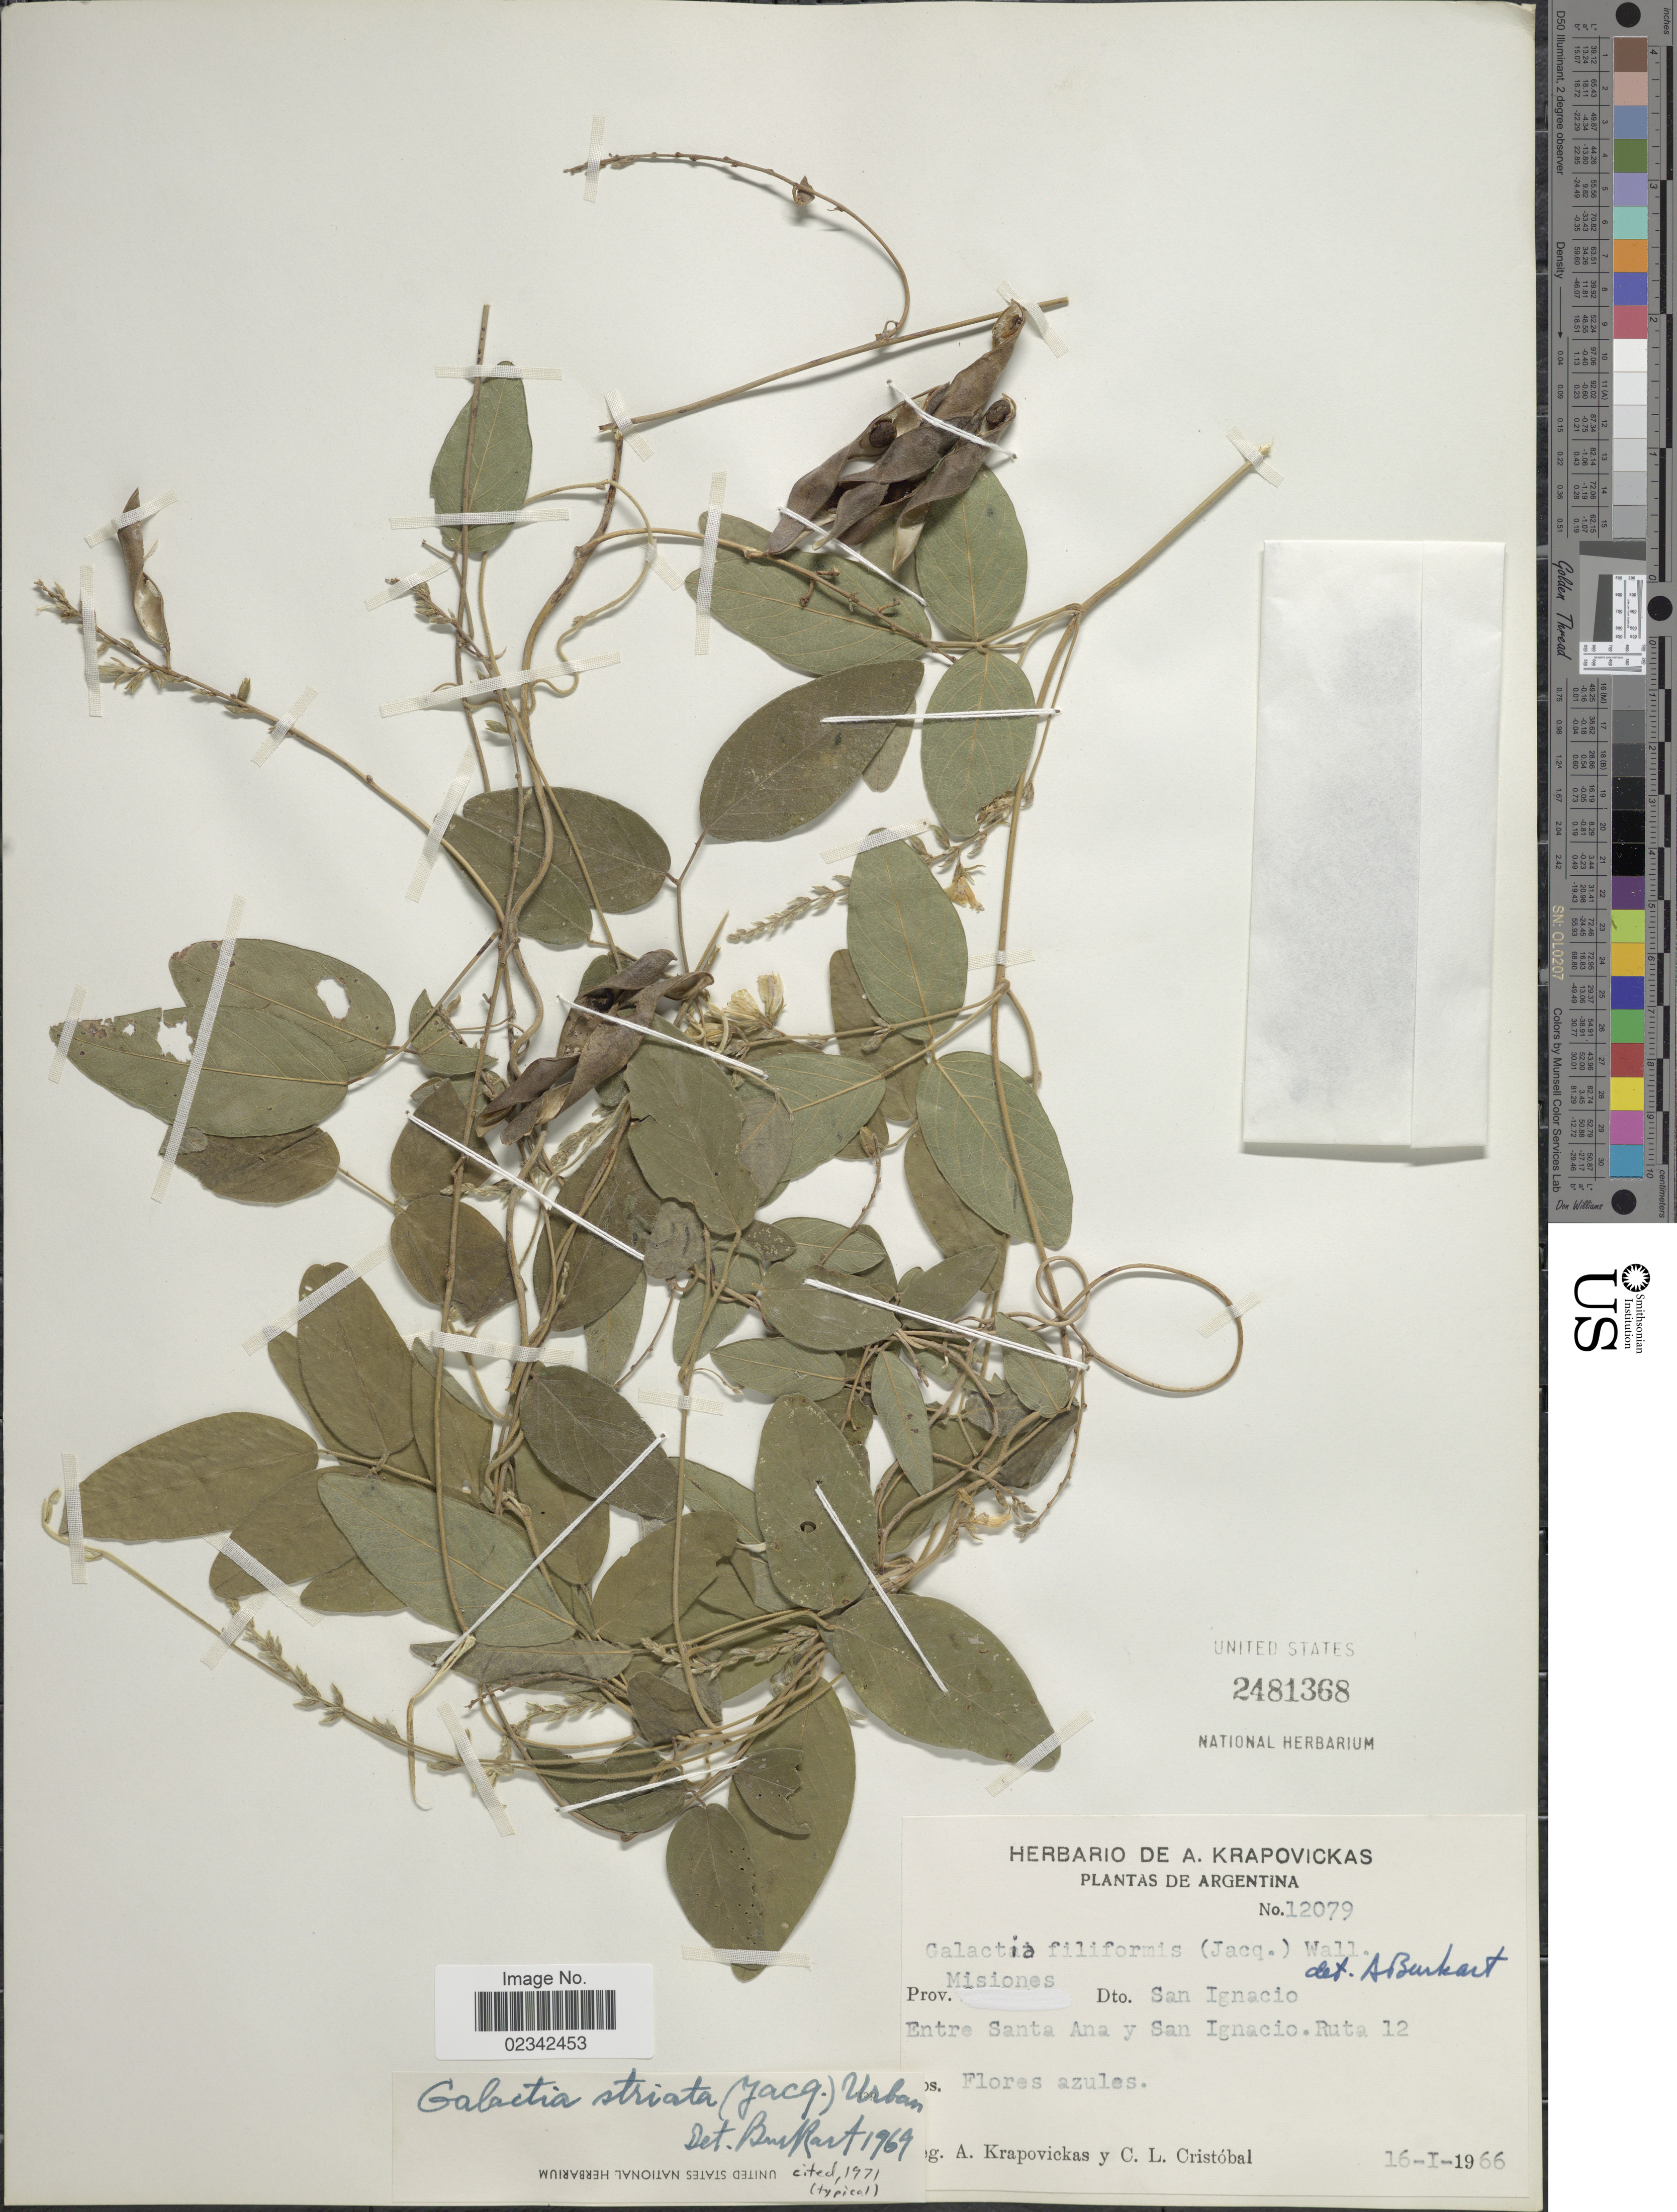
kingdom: Plantae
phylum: Tracheophyta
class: Magnoliopsida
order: Fabales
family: Fabaceae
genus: Galactia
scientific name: Galactia striata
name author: (Jacq.) Urb.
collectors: A. Krapovickas & C. L. Cristóbal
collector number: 12079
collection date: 1966-01-16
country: Argentina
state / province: Misiones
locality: Dto. San Ignacio, Entre Santa Ana y San Ignacio, Rute 12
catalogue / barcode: US 2481368